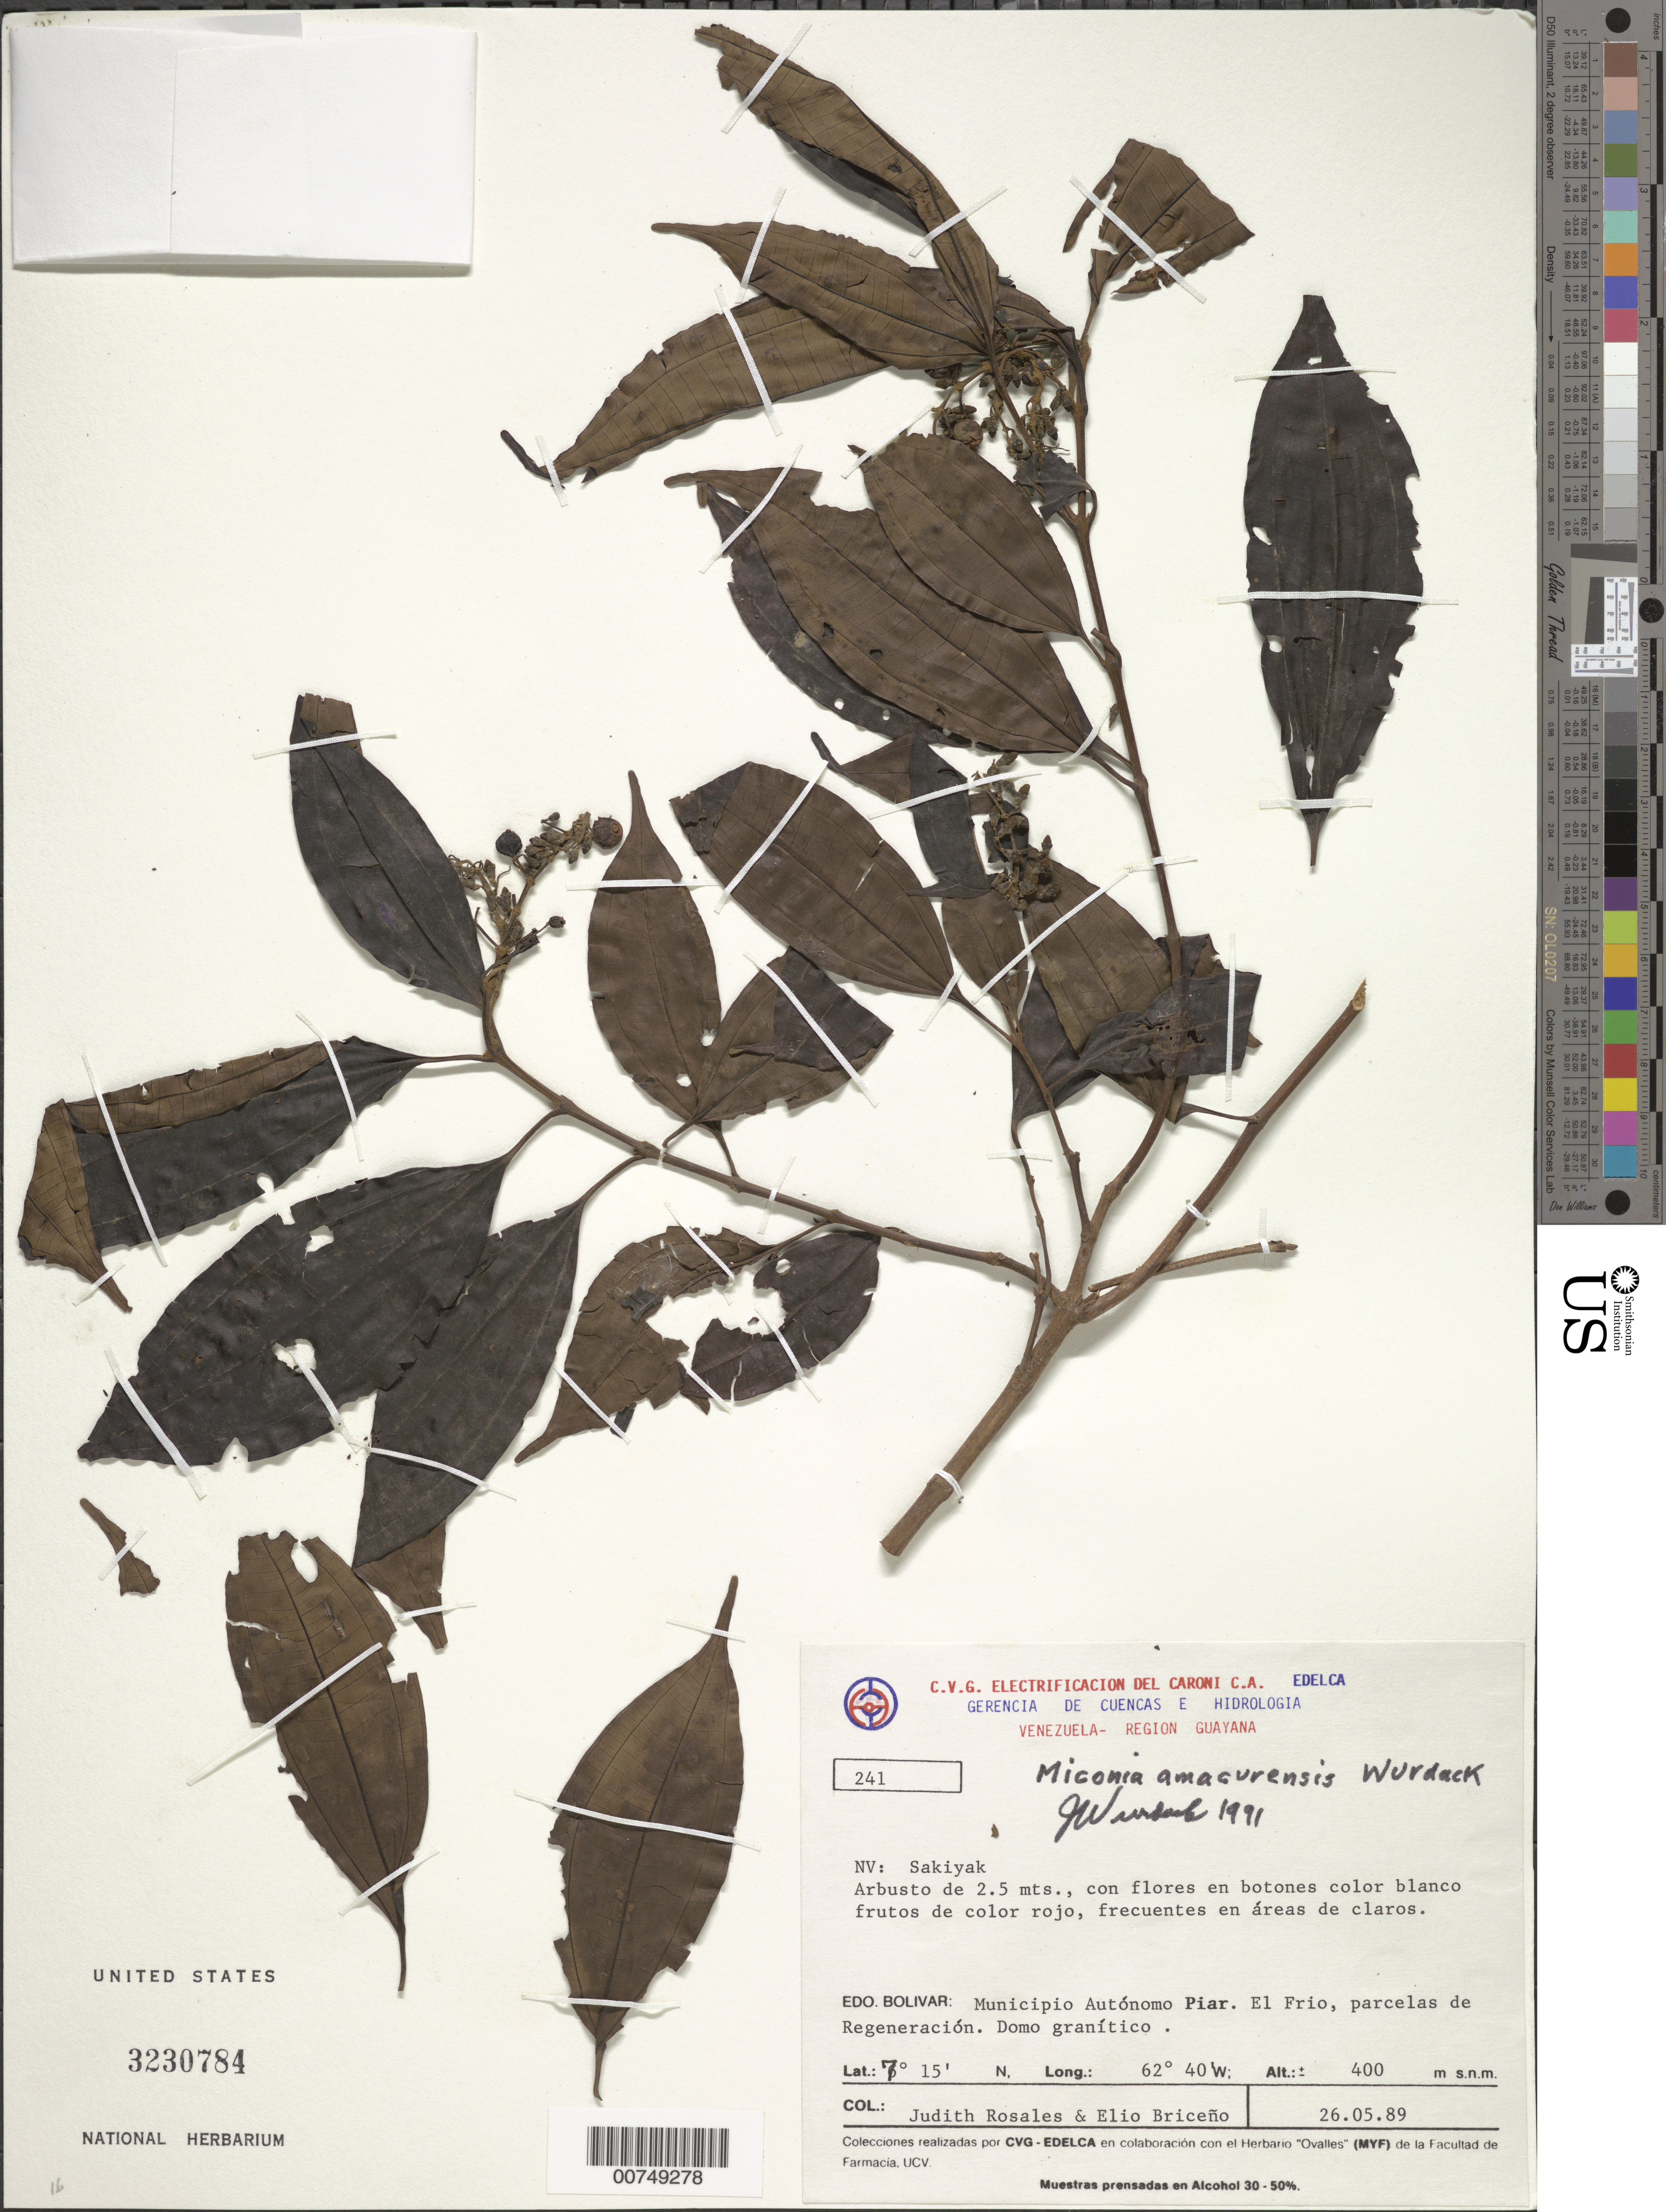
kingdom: Plantae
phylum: Tracheophyta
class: Magnoliopsida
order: Myrtales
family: Melastomataceae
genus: Miconia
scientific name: Miconia amacurensis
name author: Wurdack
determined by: Wurdack, John J., (US), US (UNITED STATES)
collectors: J. Rosales & E. Briceño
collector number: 241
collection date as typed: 26-May-89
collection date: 1989-05-26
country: Venezuela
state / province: Bolívar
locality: Mun. Autonomo Piar; El Frío, parcelas de Regeneracion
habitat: Domo granitico, areas de claros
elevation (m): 400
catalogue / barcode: US 3230784